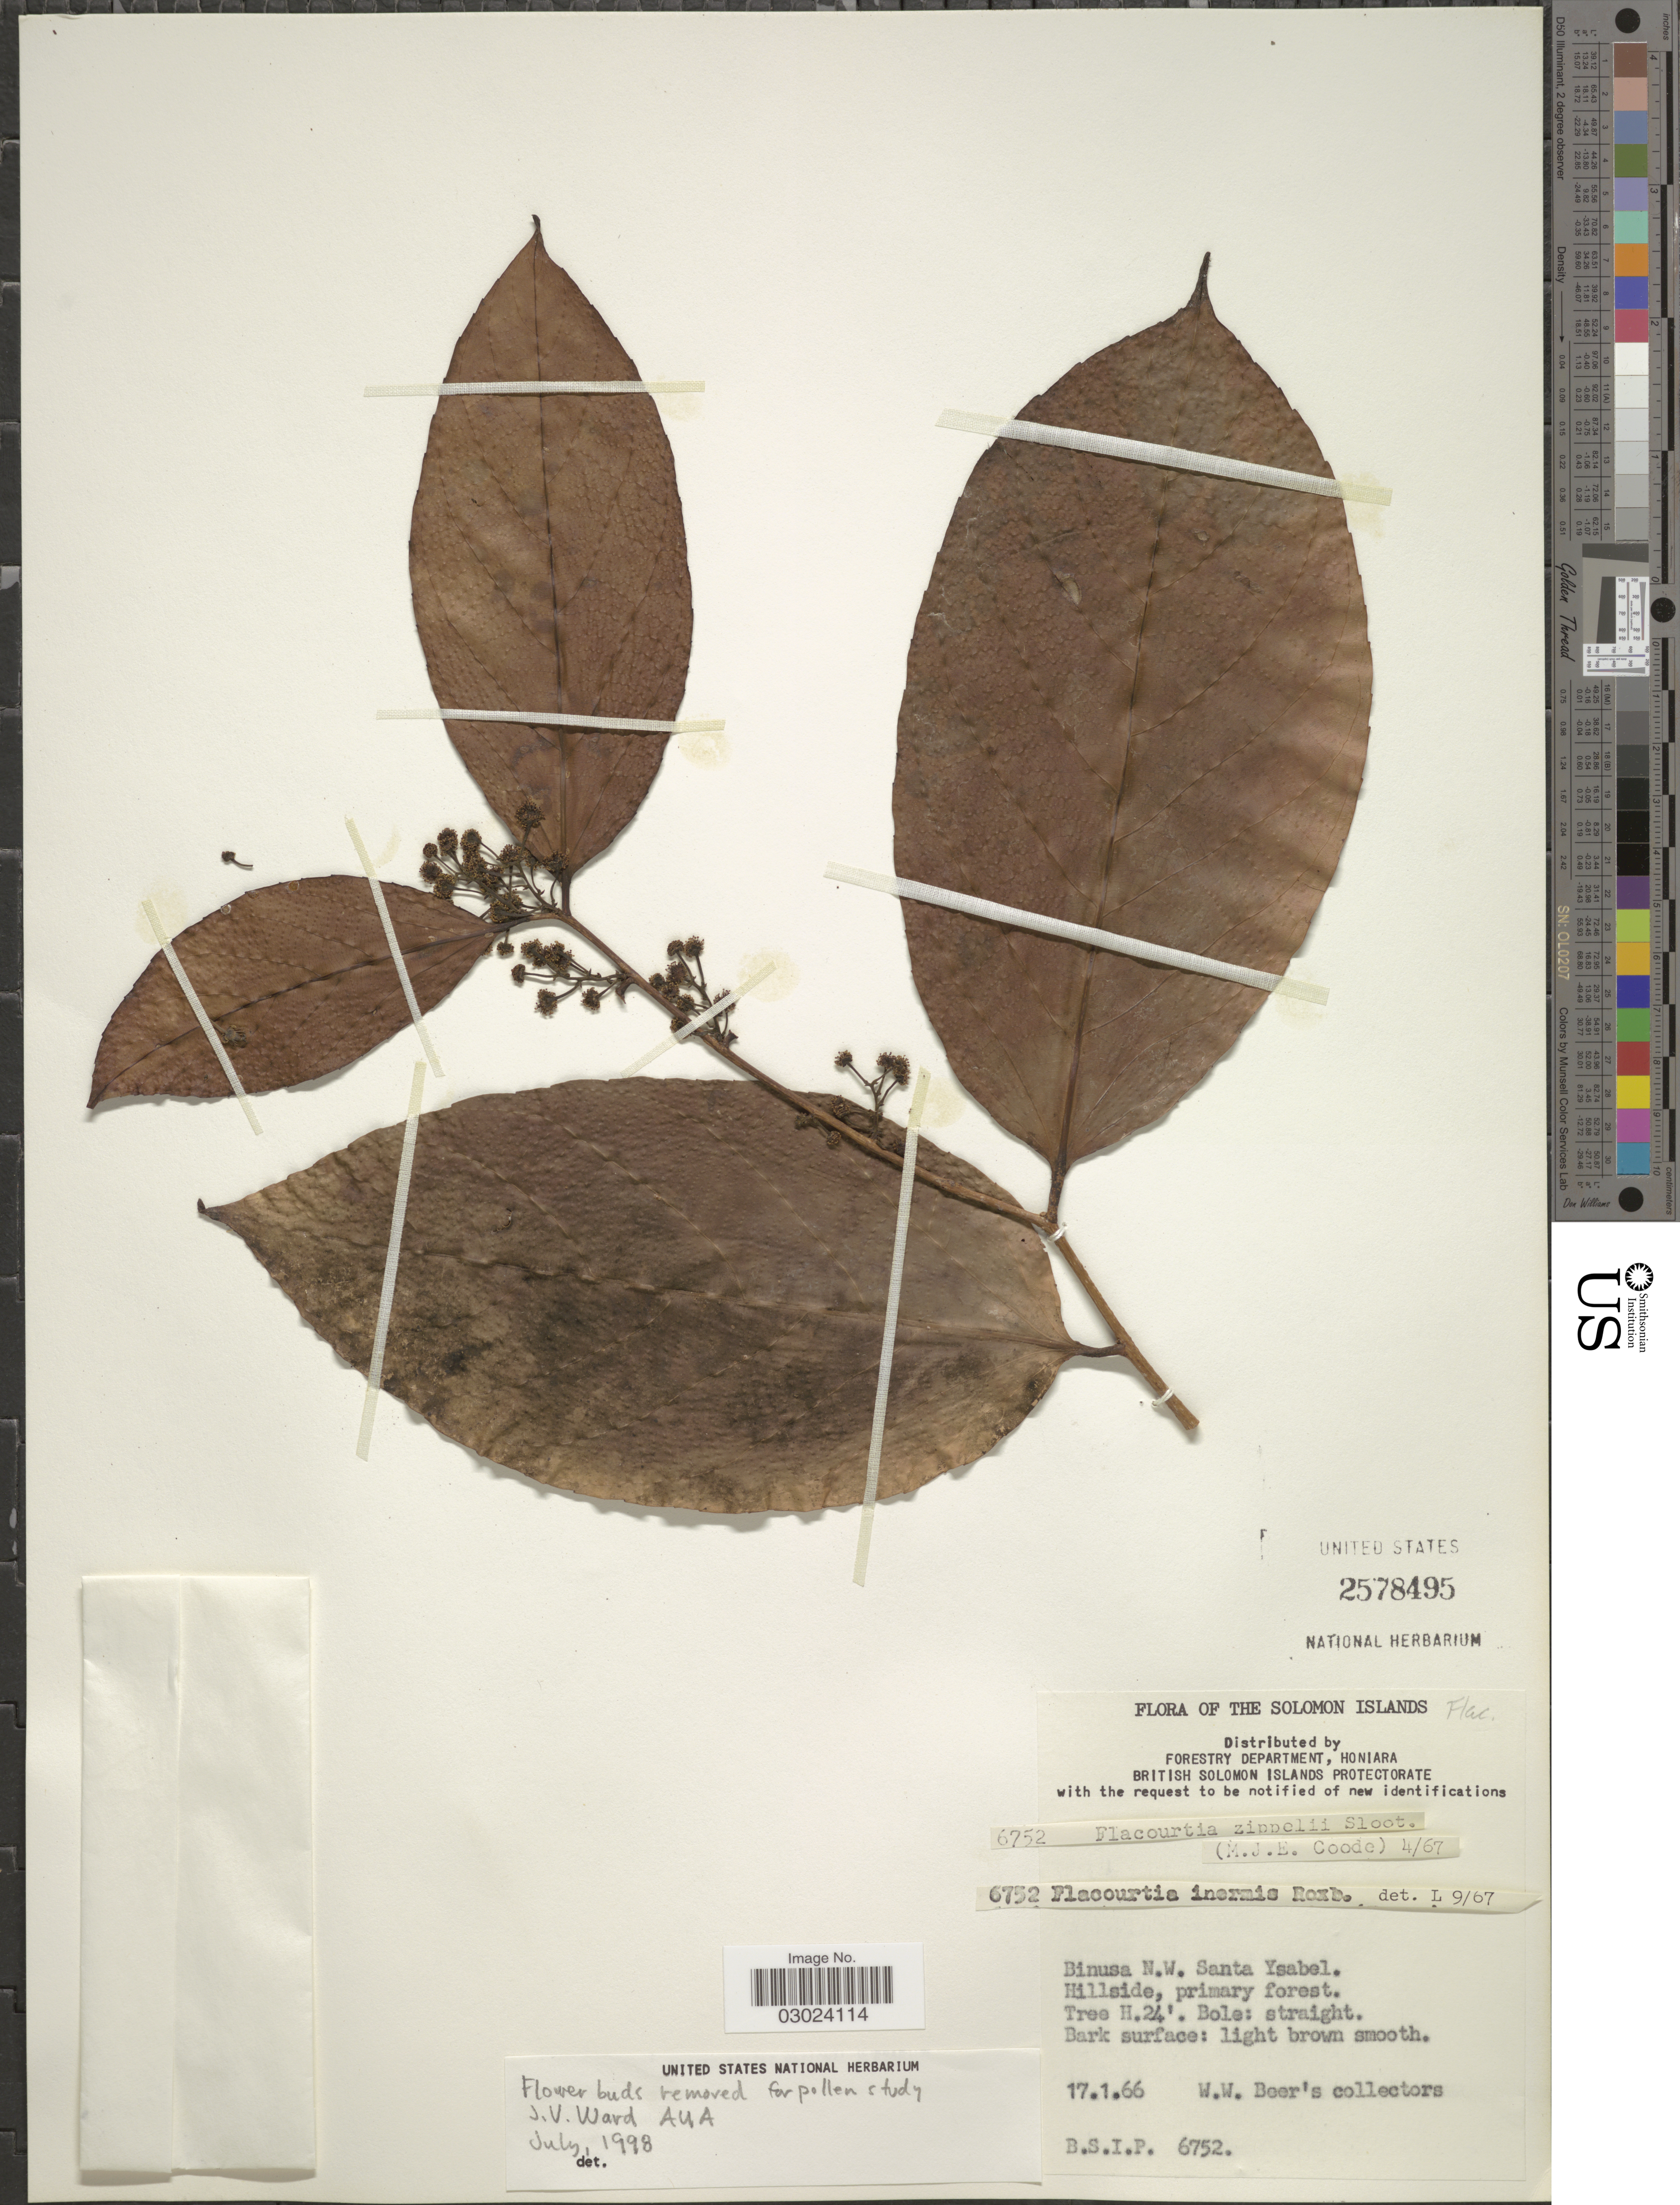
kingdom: Plantae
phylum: Tracheophyta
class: Magnoliopsida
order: Malpighiales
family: Salicaceae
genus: Flacourtia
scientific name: Flacourtia inermis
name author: Roxb.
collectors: W. Beer's Collectors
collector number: B.S.I.P.6752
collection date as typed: Transcribed d/m/y: 17/1/66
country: Solomon Islands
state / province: Solomon Islands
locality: Binusa N. W. Santa Ysabel. Hillside, primary forest.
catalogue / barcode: US 2578495